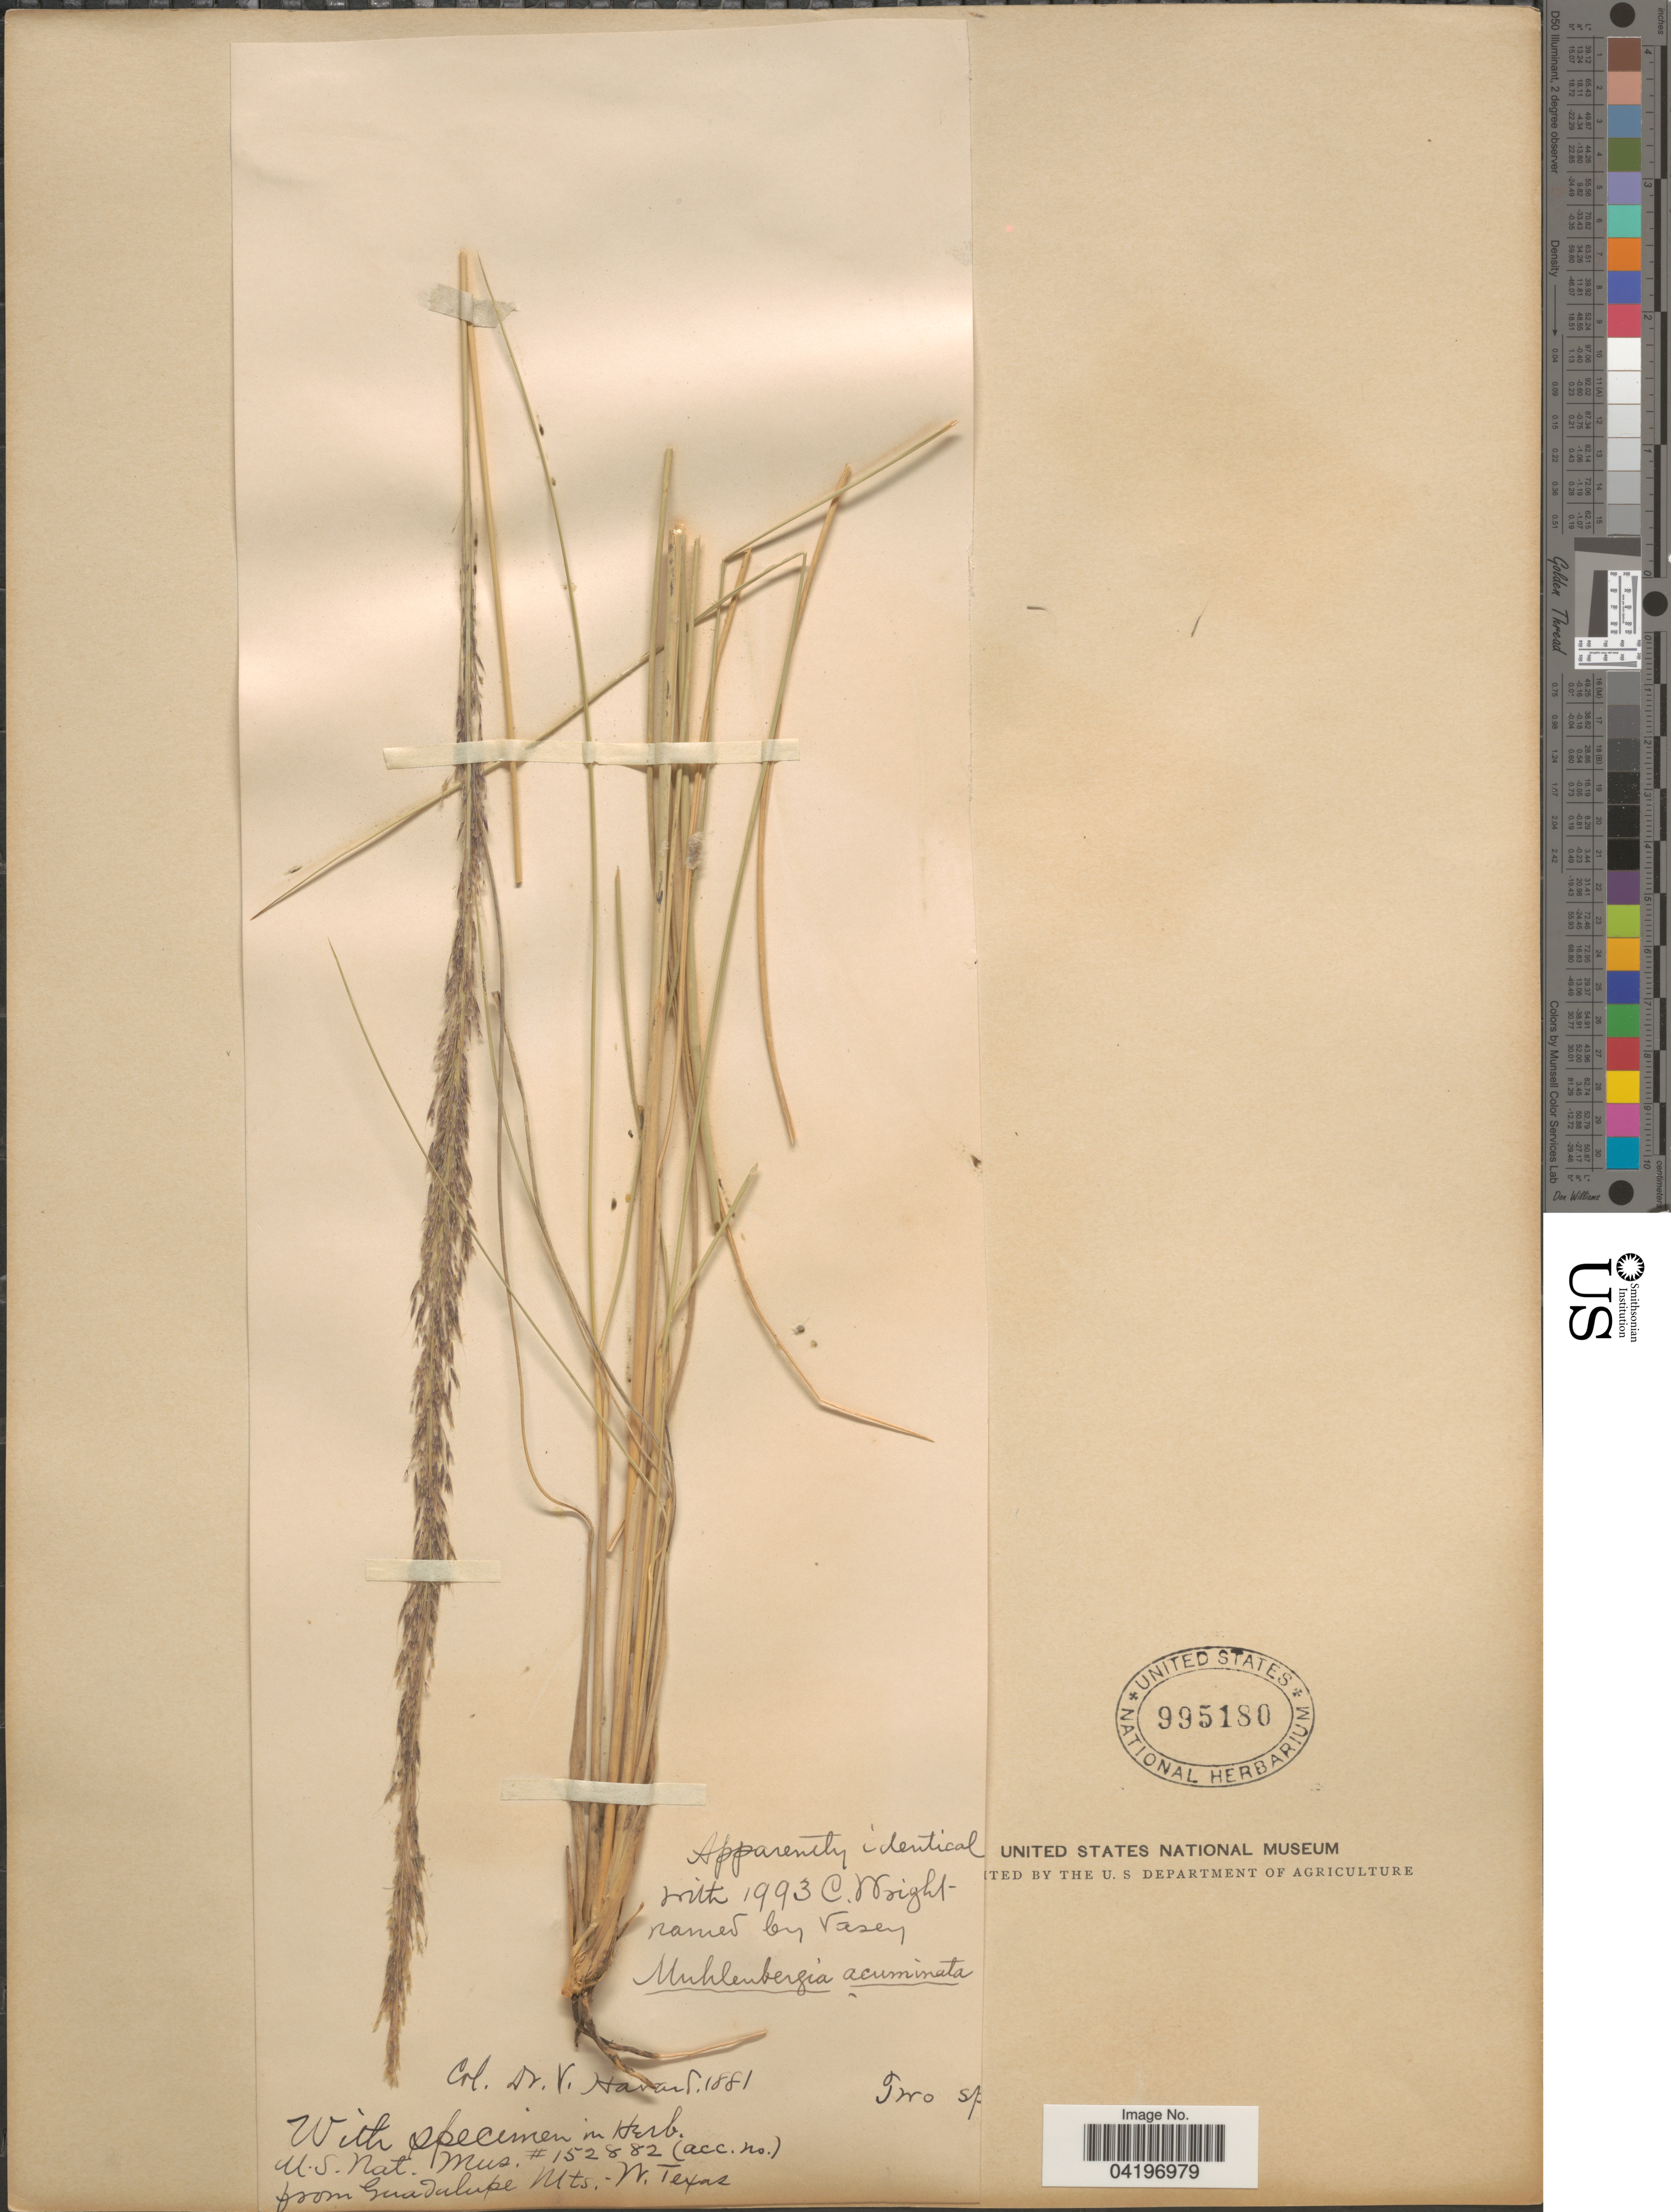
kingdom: Plantae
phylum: Tracheophyta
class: Liliopsida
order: Poales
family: Poaceae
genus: Muhlenbergia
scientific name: Muhlenbergia rigida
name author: (Kunth) Kunth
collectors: V. Havard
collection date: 1881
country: United States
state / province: Texas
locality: Guadalupe Mts. -W. Texas.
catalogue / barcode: US 995180